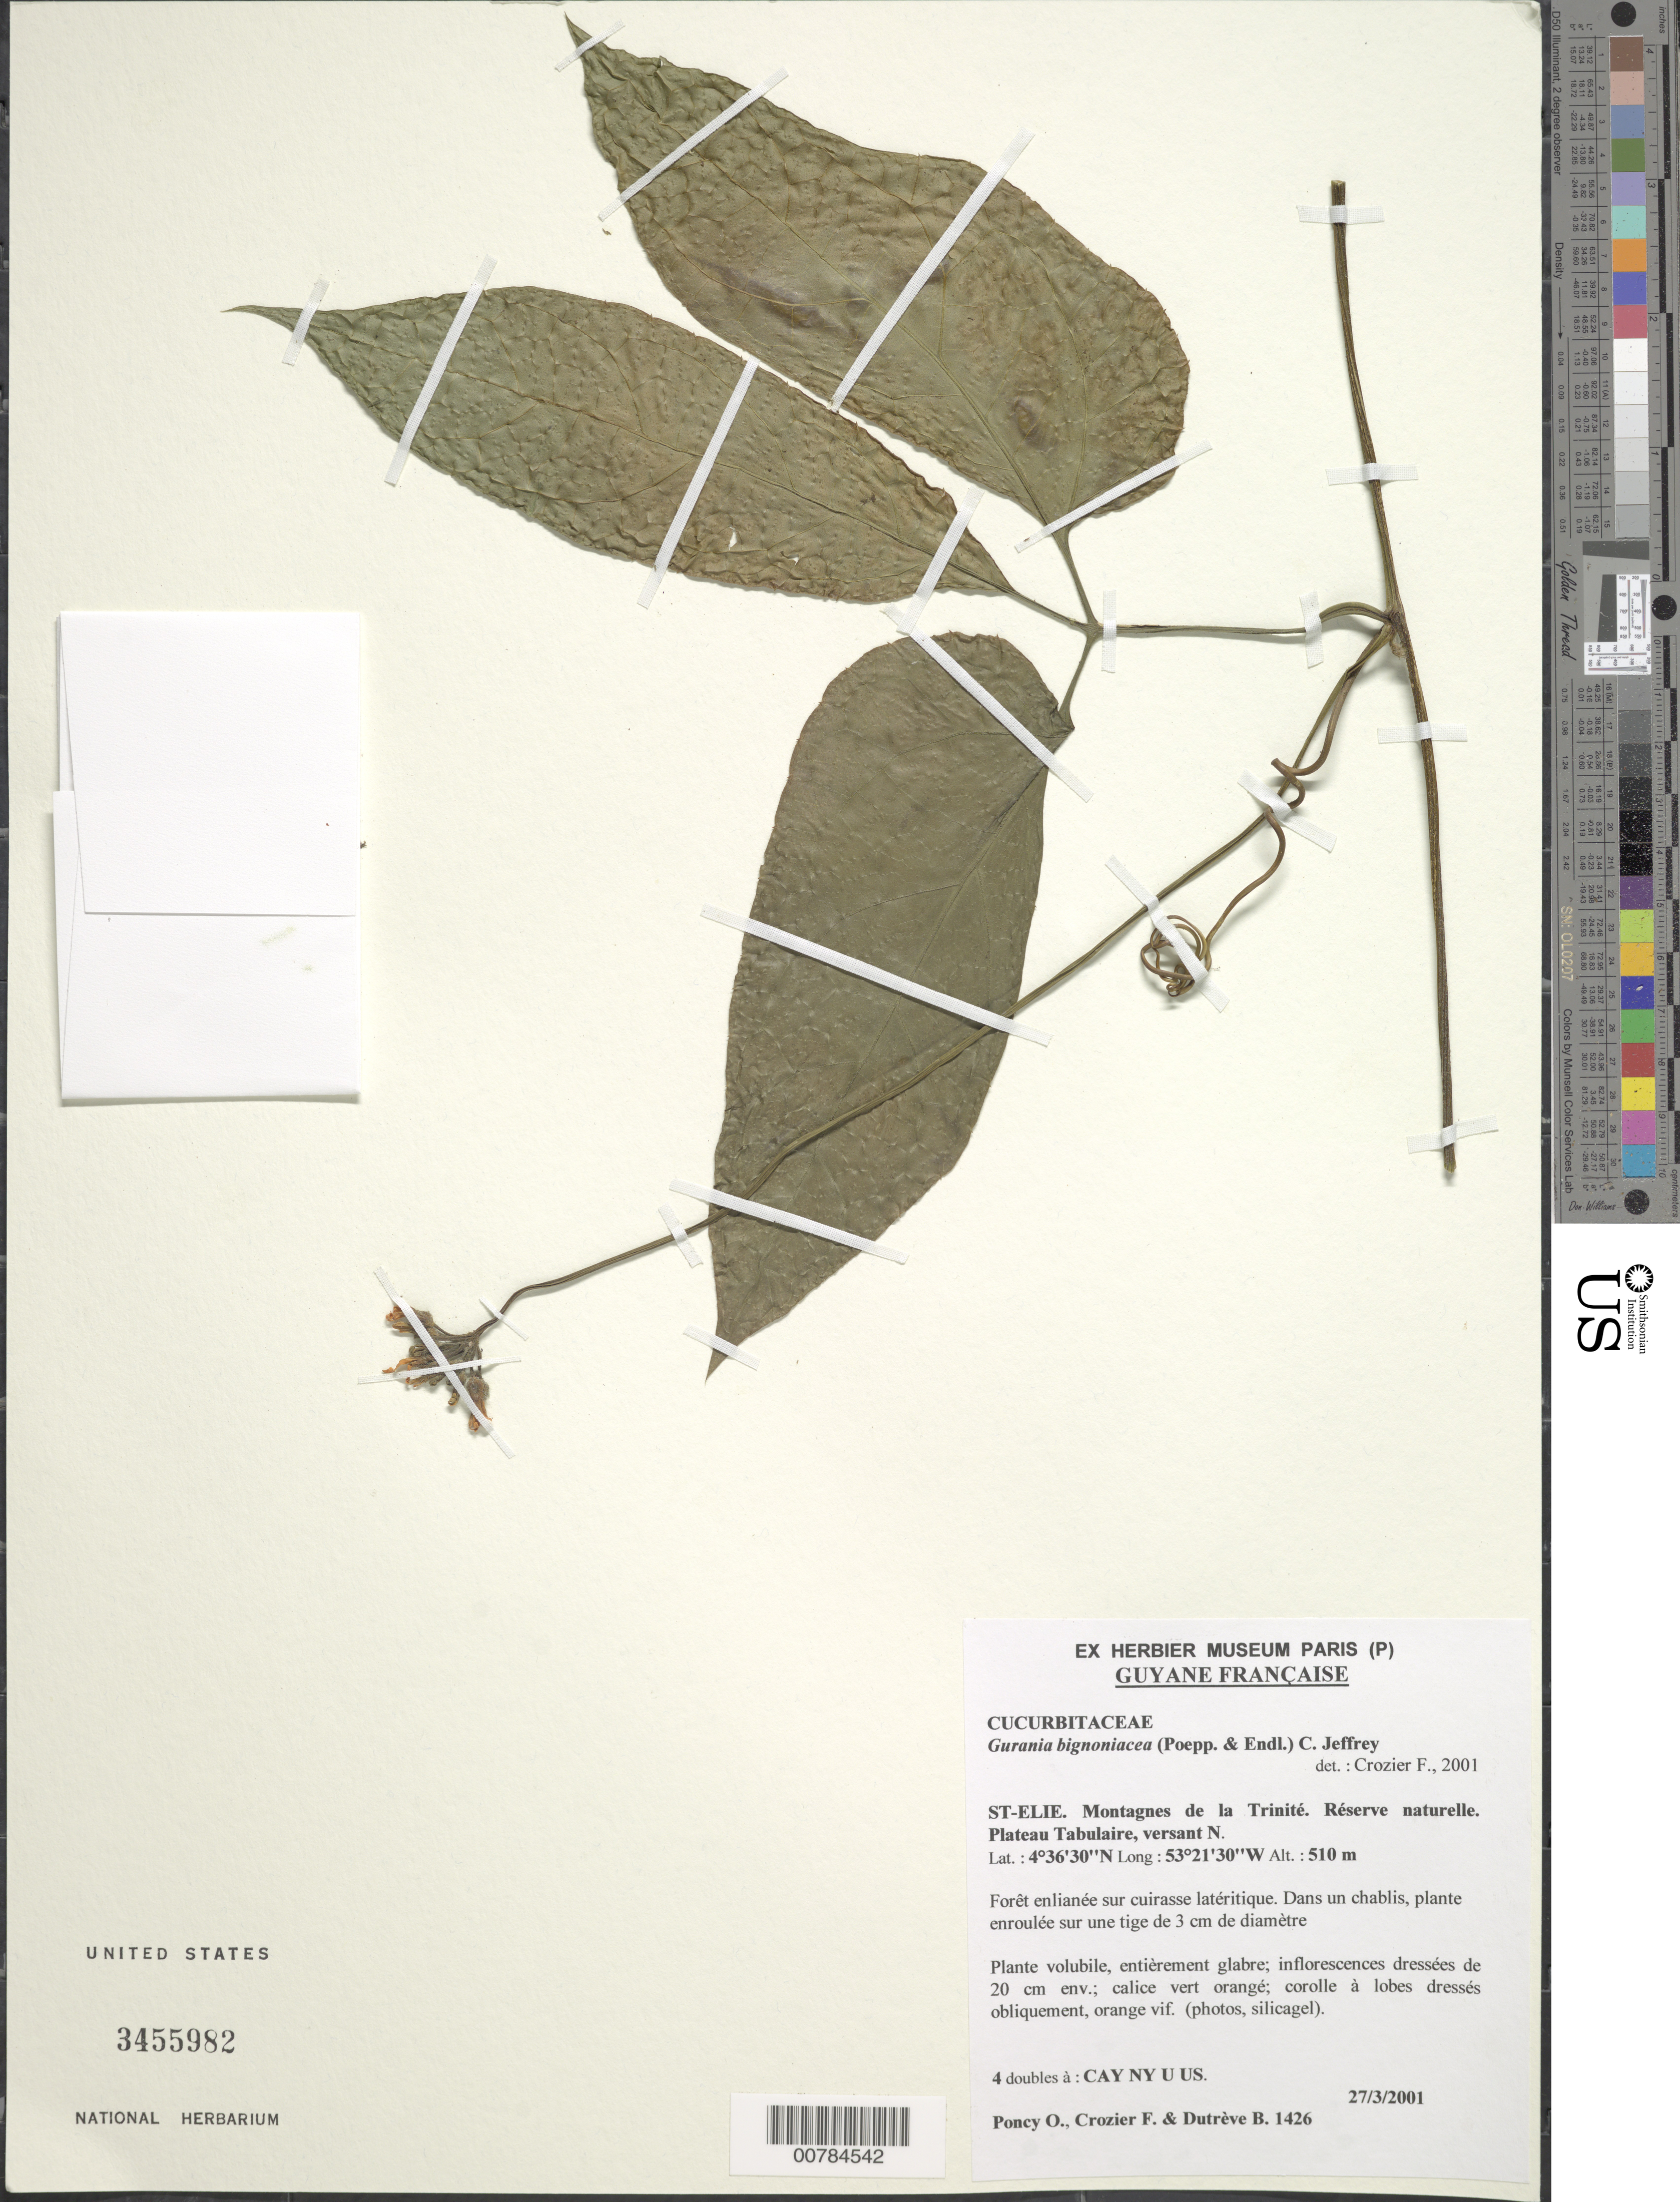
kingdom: Plantae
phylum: Tracheophyta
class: Magnoliopsida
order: Cucurbitales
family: Cucurbitaceae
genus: Gurania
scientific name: Gurania bignoniacea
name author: (Poepp. & Endl.) C. Jeffrey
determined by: Crozier, F.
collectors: O. Poncy, F. Crozier & B. Dutrêve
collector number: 1426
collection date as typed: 27-Mar-01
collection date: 2001-03-27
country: French Guiana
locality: St. Élie, Montagens de la Trinité, Réserve Naturelle; Plateau Tabulaire, versant N.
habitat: Forêt enlianée sur cuirasse latéritique; dans un chablis, plante enroulée sur une tige de 3 cm de diamètre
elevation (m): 510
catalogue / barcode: US 3455982